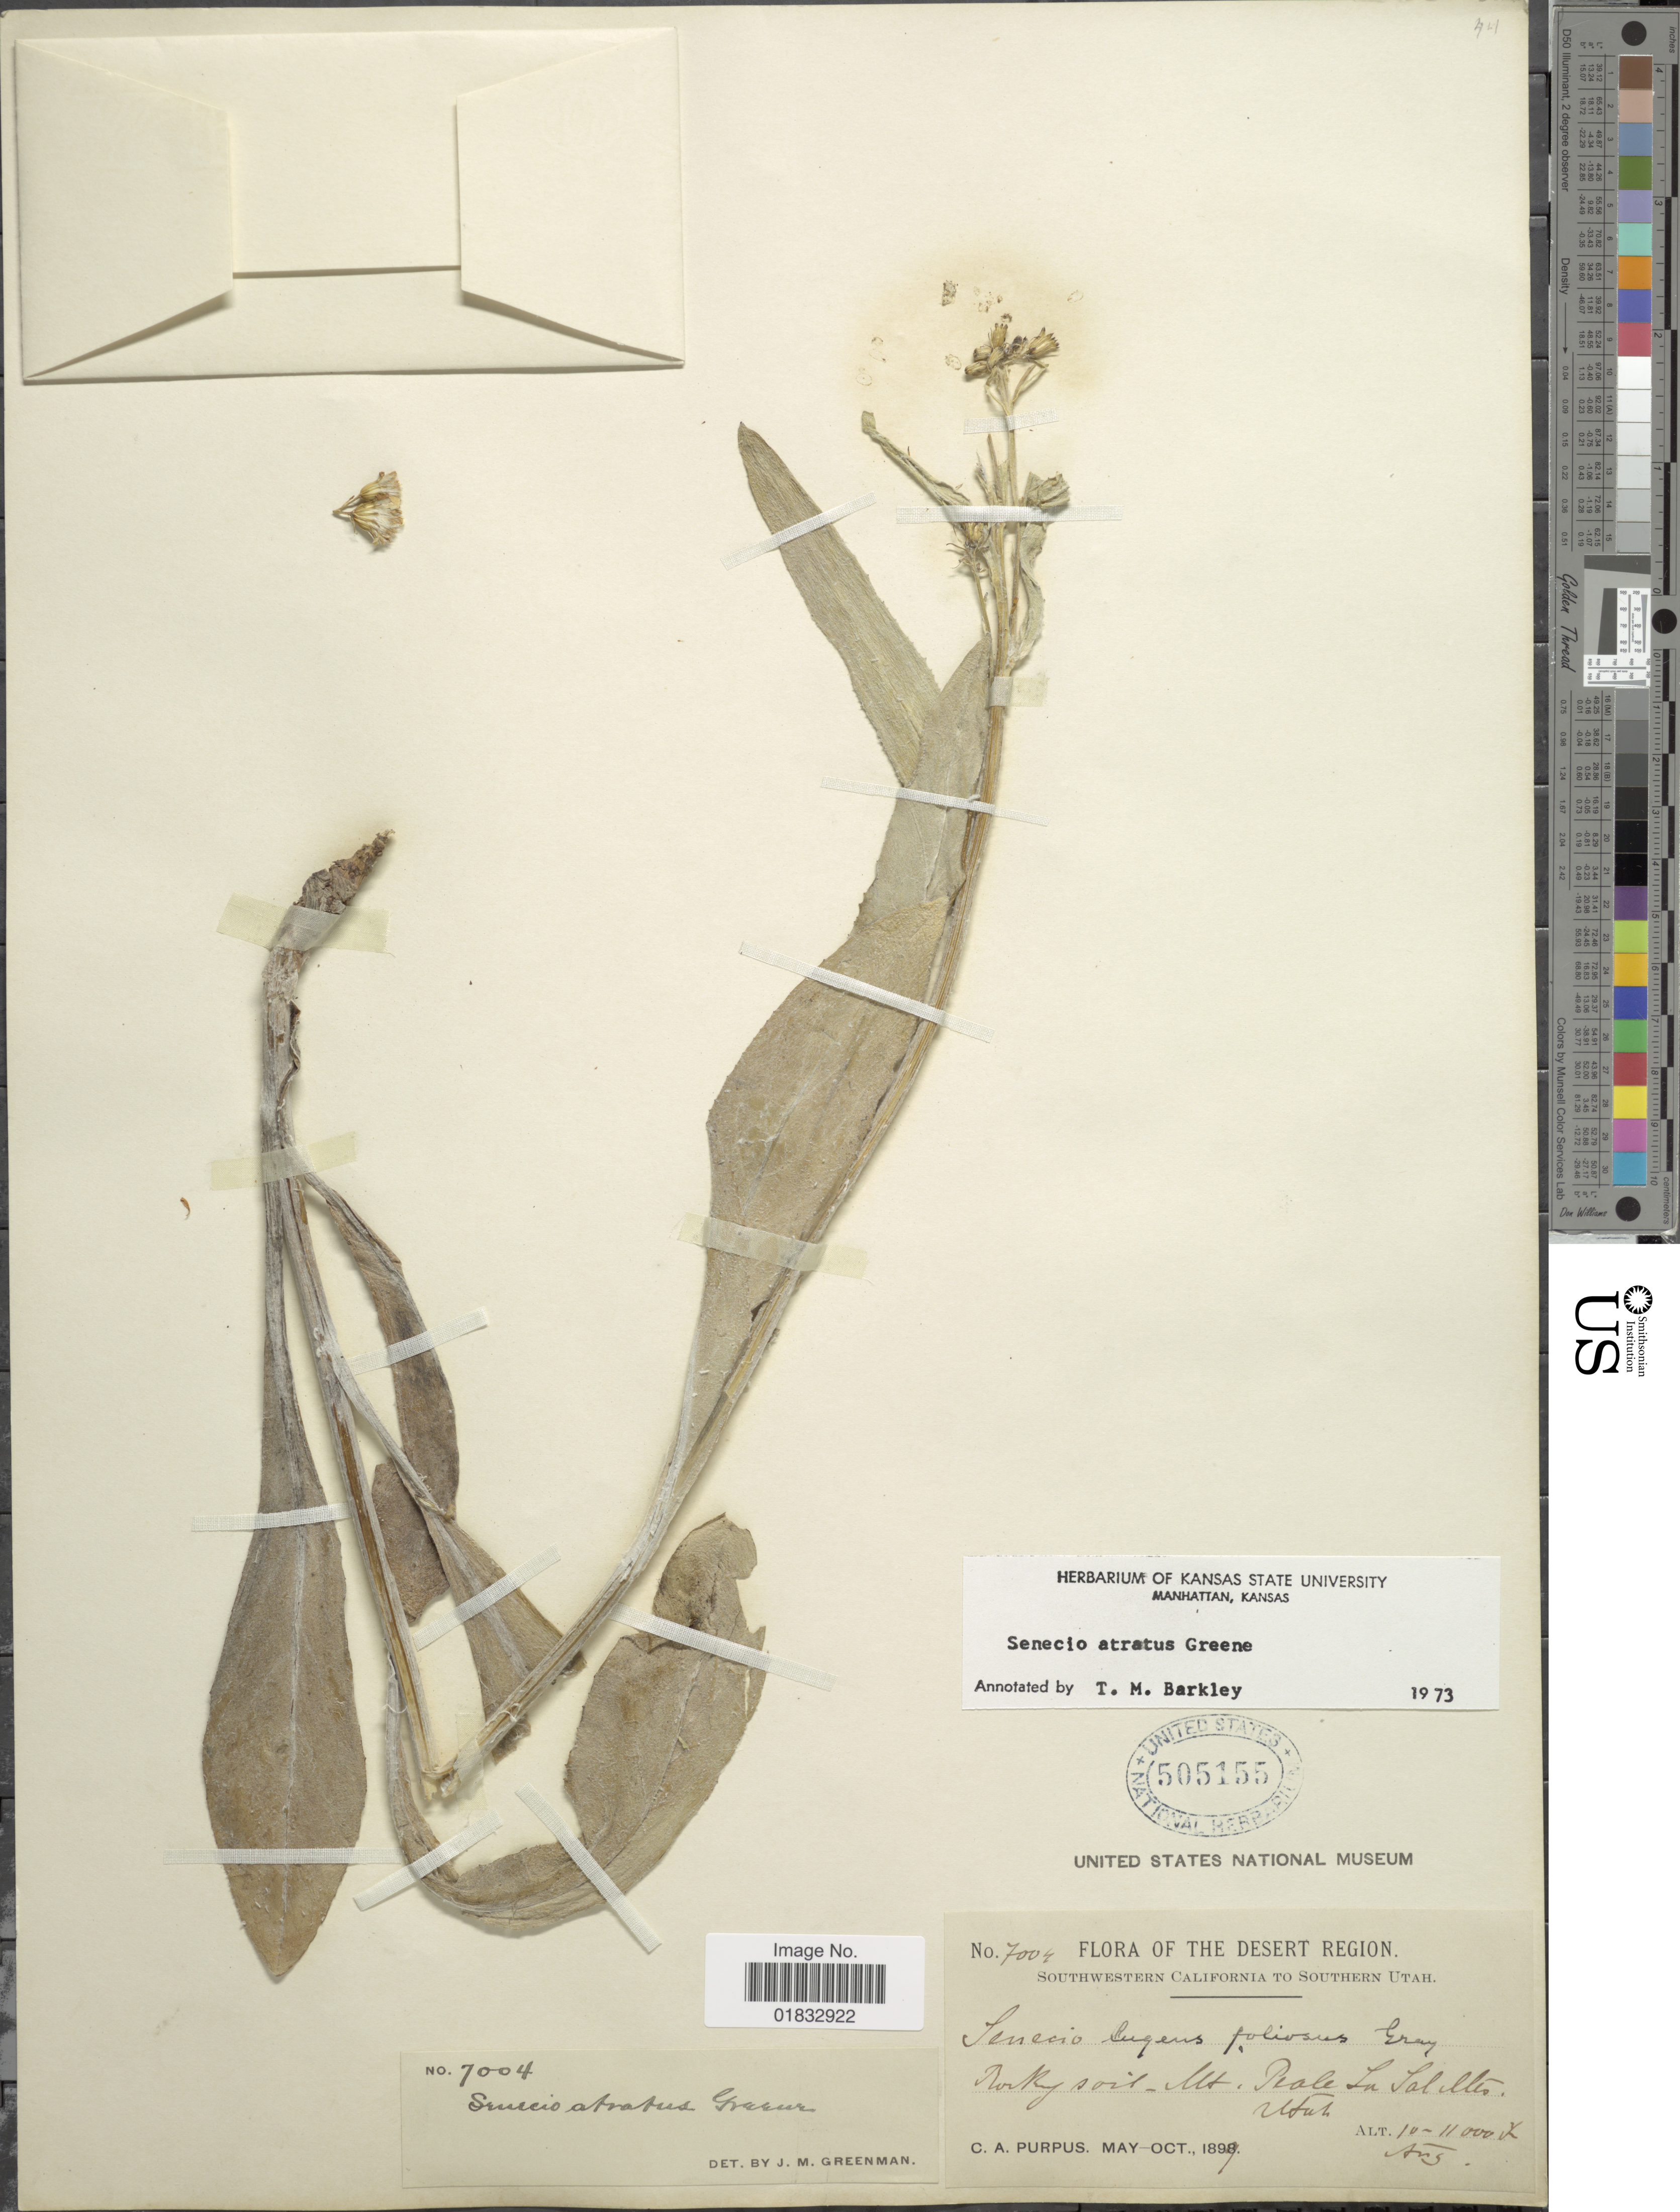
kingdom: Plantae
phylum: Tracheophyta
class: Magnoliopsida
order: Asterales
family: Asteraceae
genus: Senecio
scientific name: Senecio atratus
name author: Greene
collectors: C. A. Purpus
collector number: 7004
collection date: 1899-04/1899-10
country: United States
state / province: Utah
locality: The Desert Region, Southwestern California to Southern Utah, Rocky soil-Mt. Peale La Sal Mts.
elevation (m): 3048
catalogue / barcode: US 505155